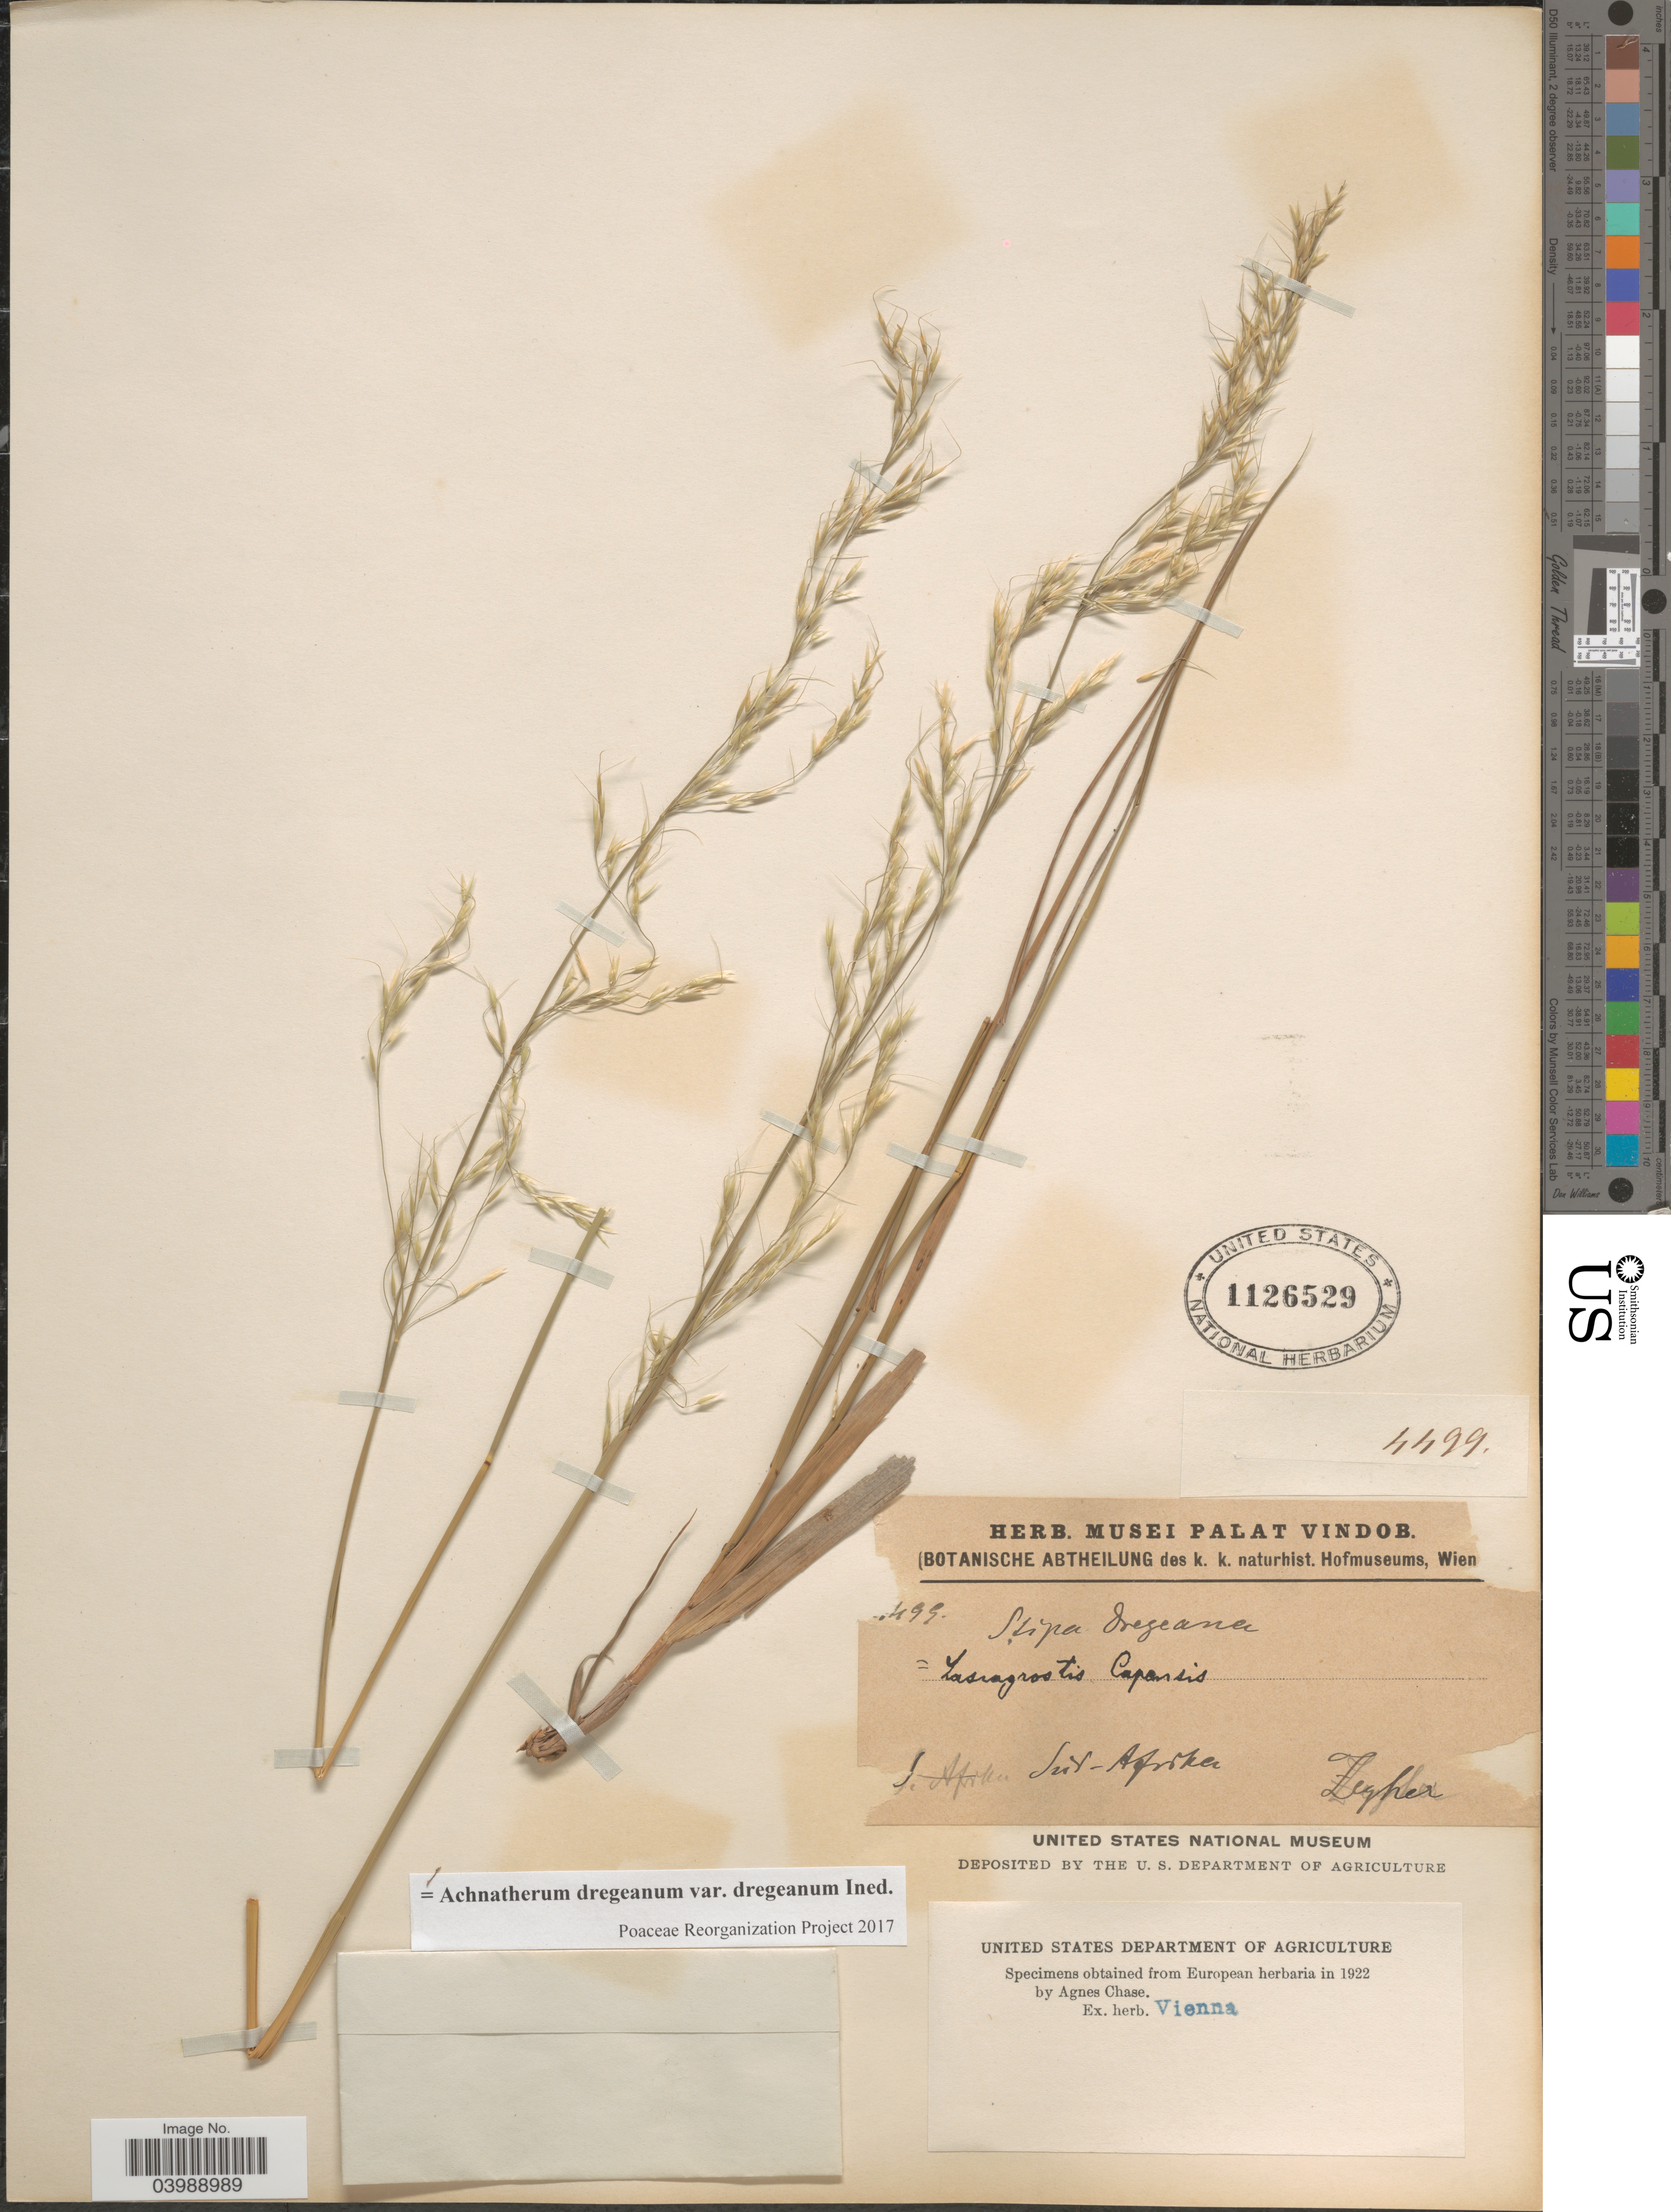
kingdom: Plantae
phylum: Tracheophyta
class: Liliopsida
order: Poales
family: Poaceae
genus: Achnatherum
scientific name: Achnatherum dregeanum var. dregeanum ined.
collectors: -. Zeyher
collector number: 4499*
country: South Africa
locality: Sud-Afrika.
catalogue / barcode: US 1126529